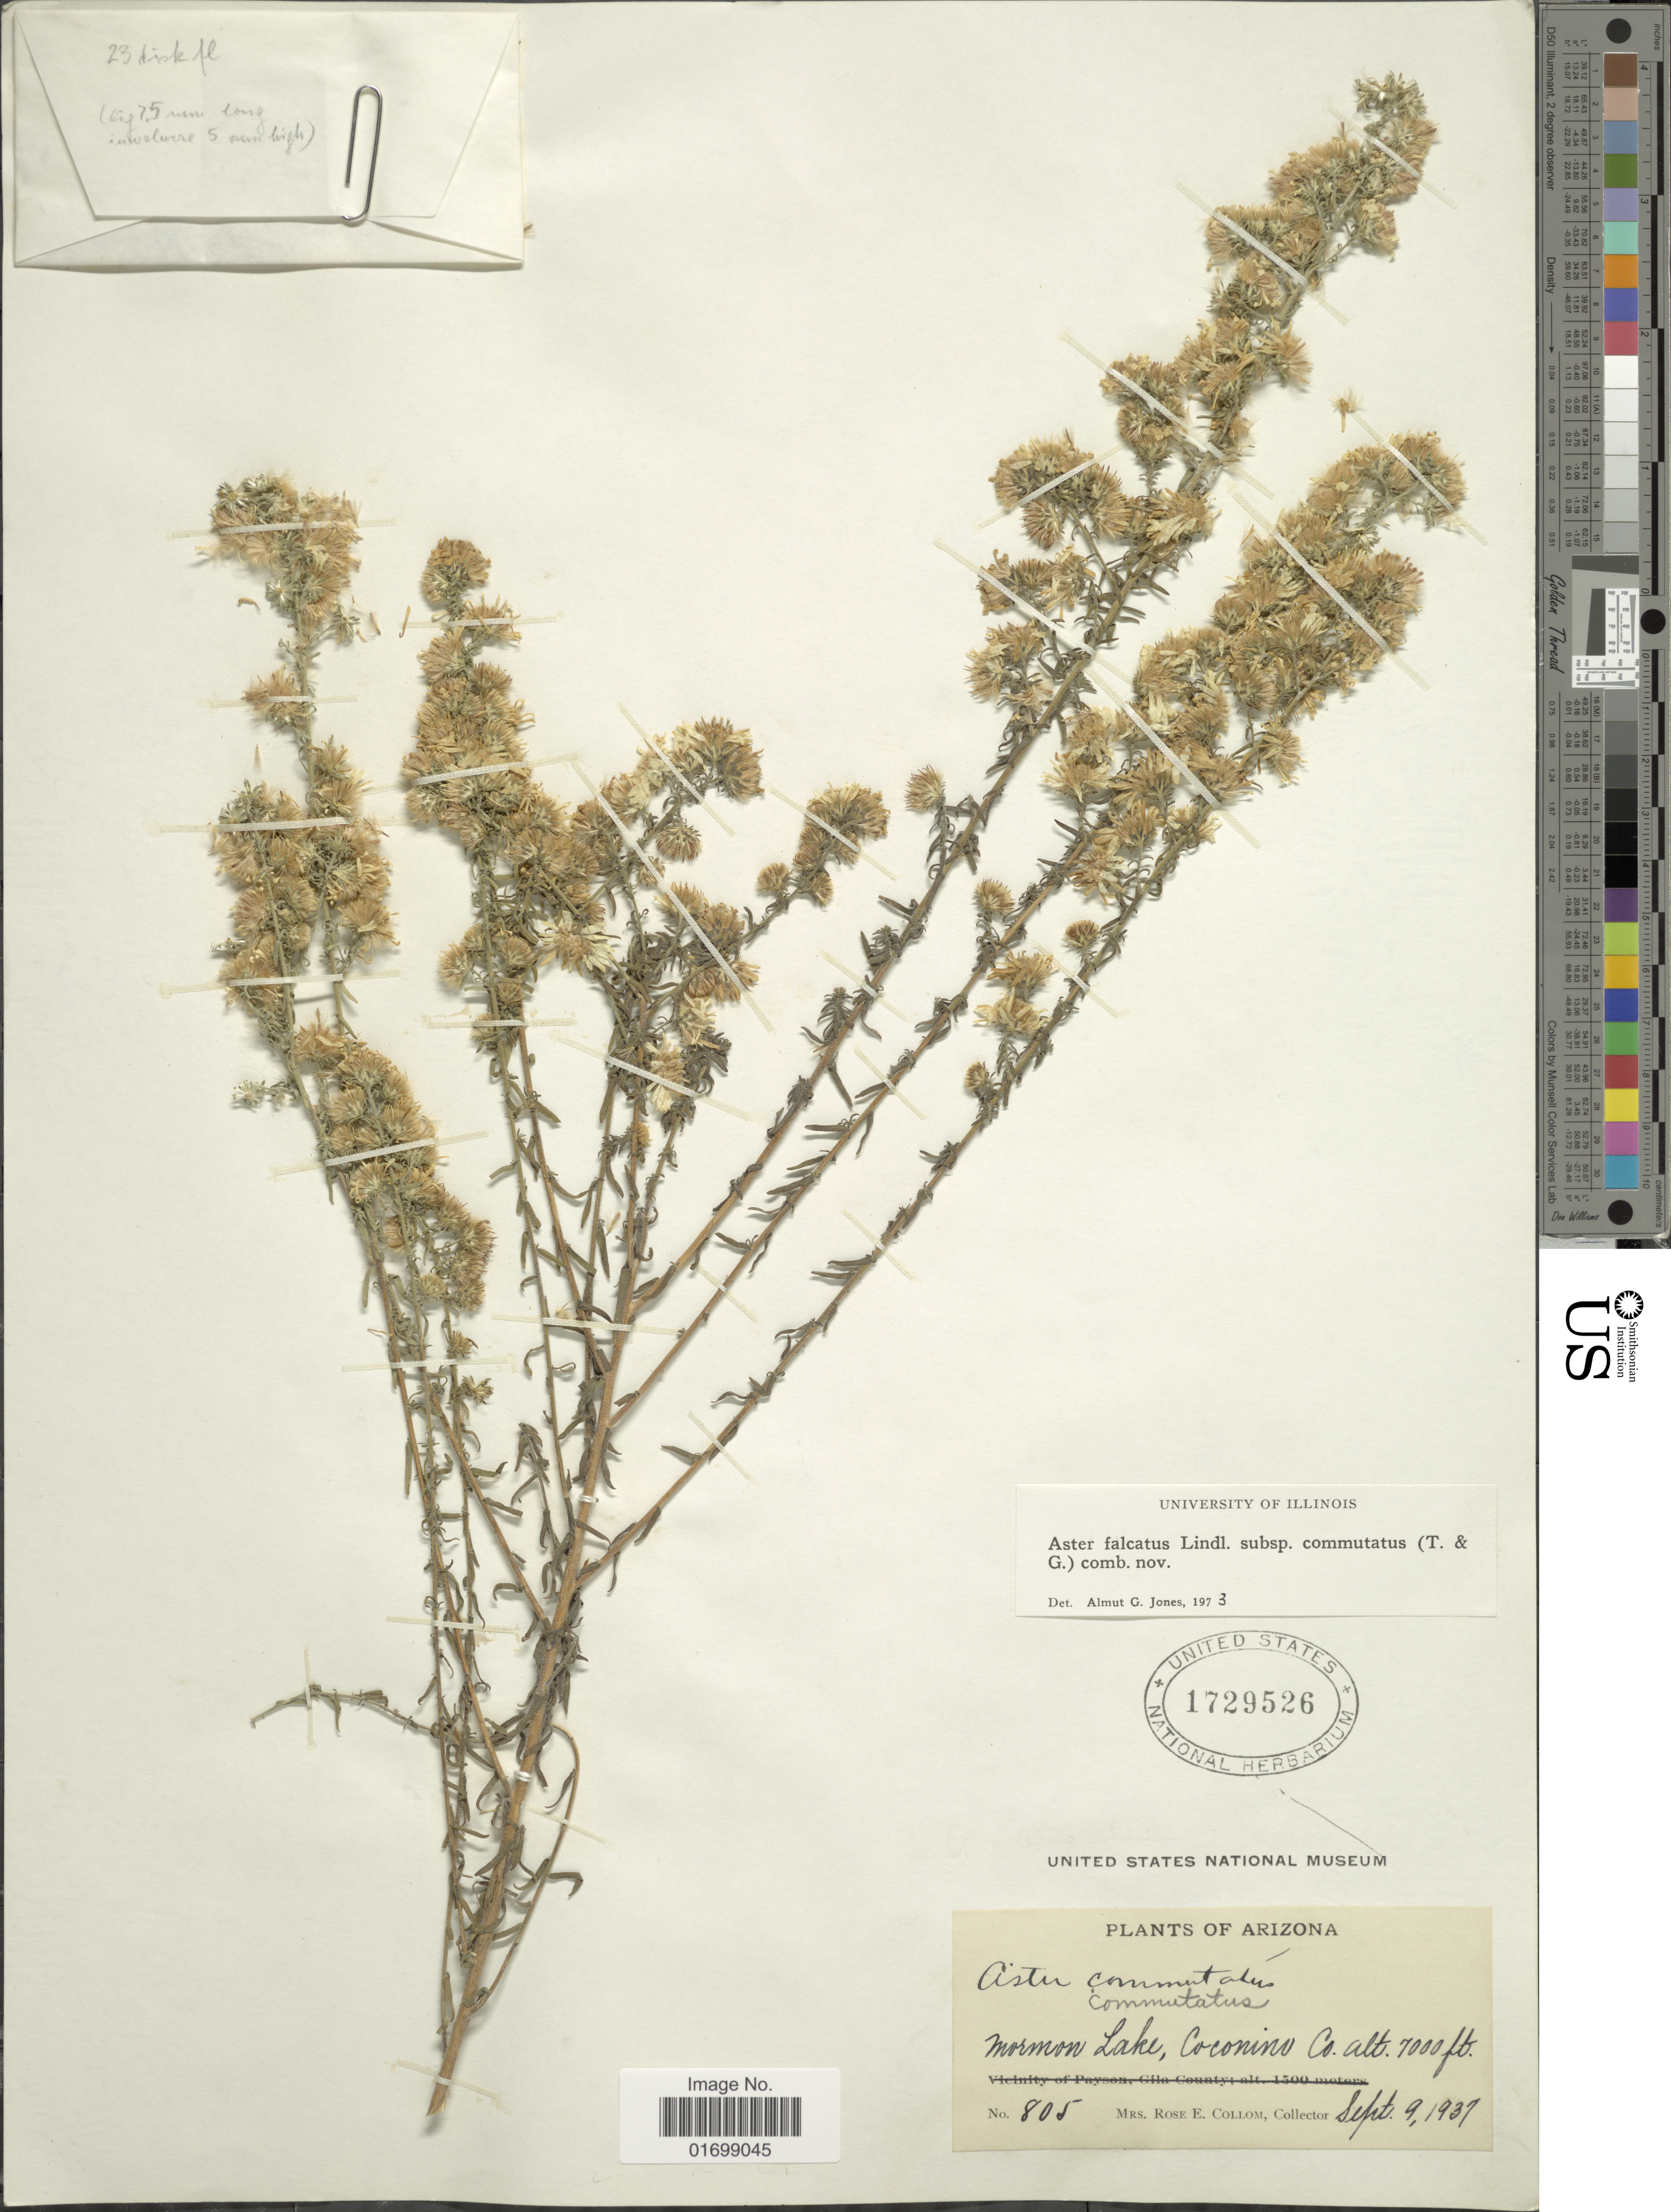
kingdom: Plantae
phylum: Tracheophyta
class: Magnoliopsida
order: Asterales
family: Asteraceae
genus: Symphyotrichum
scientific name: Symphyotrichum falcatum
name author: (Lindl. ex Lindl.) G.L. Nesom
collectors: R. E. Collom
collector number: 805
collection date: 1937-09-09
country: United States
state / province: Arizona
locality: Mormon Lake, Coconino Co.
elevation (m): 2134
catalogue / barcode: US 1729526